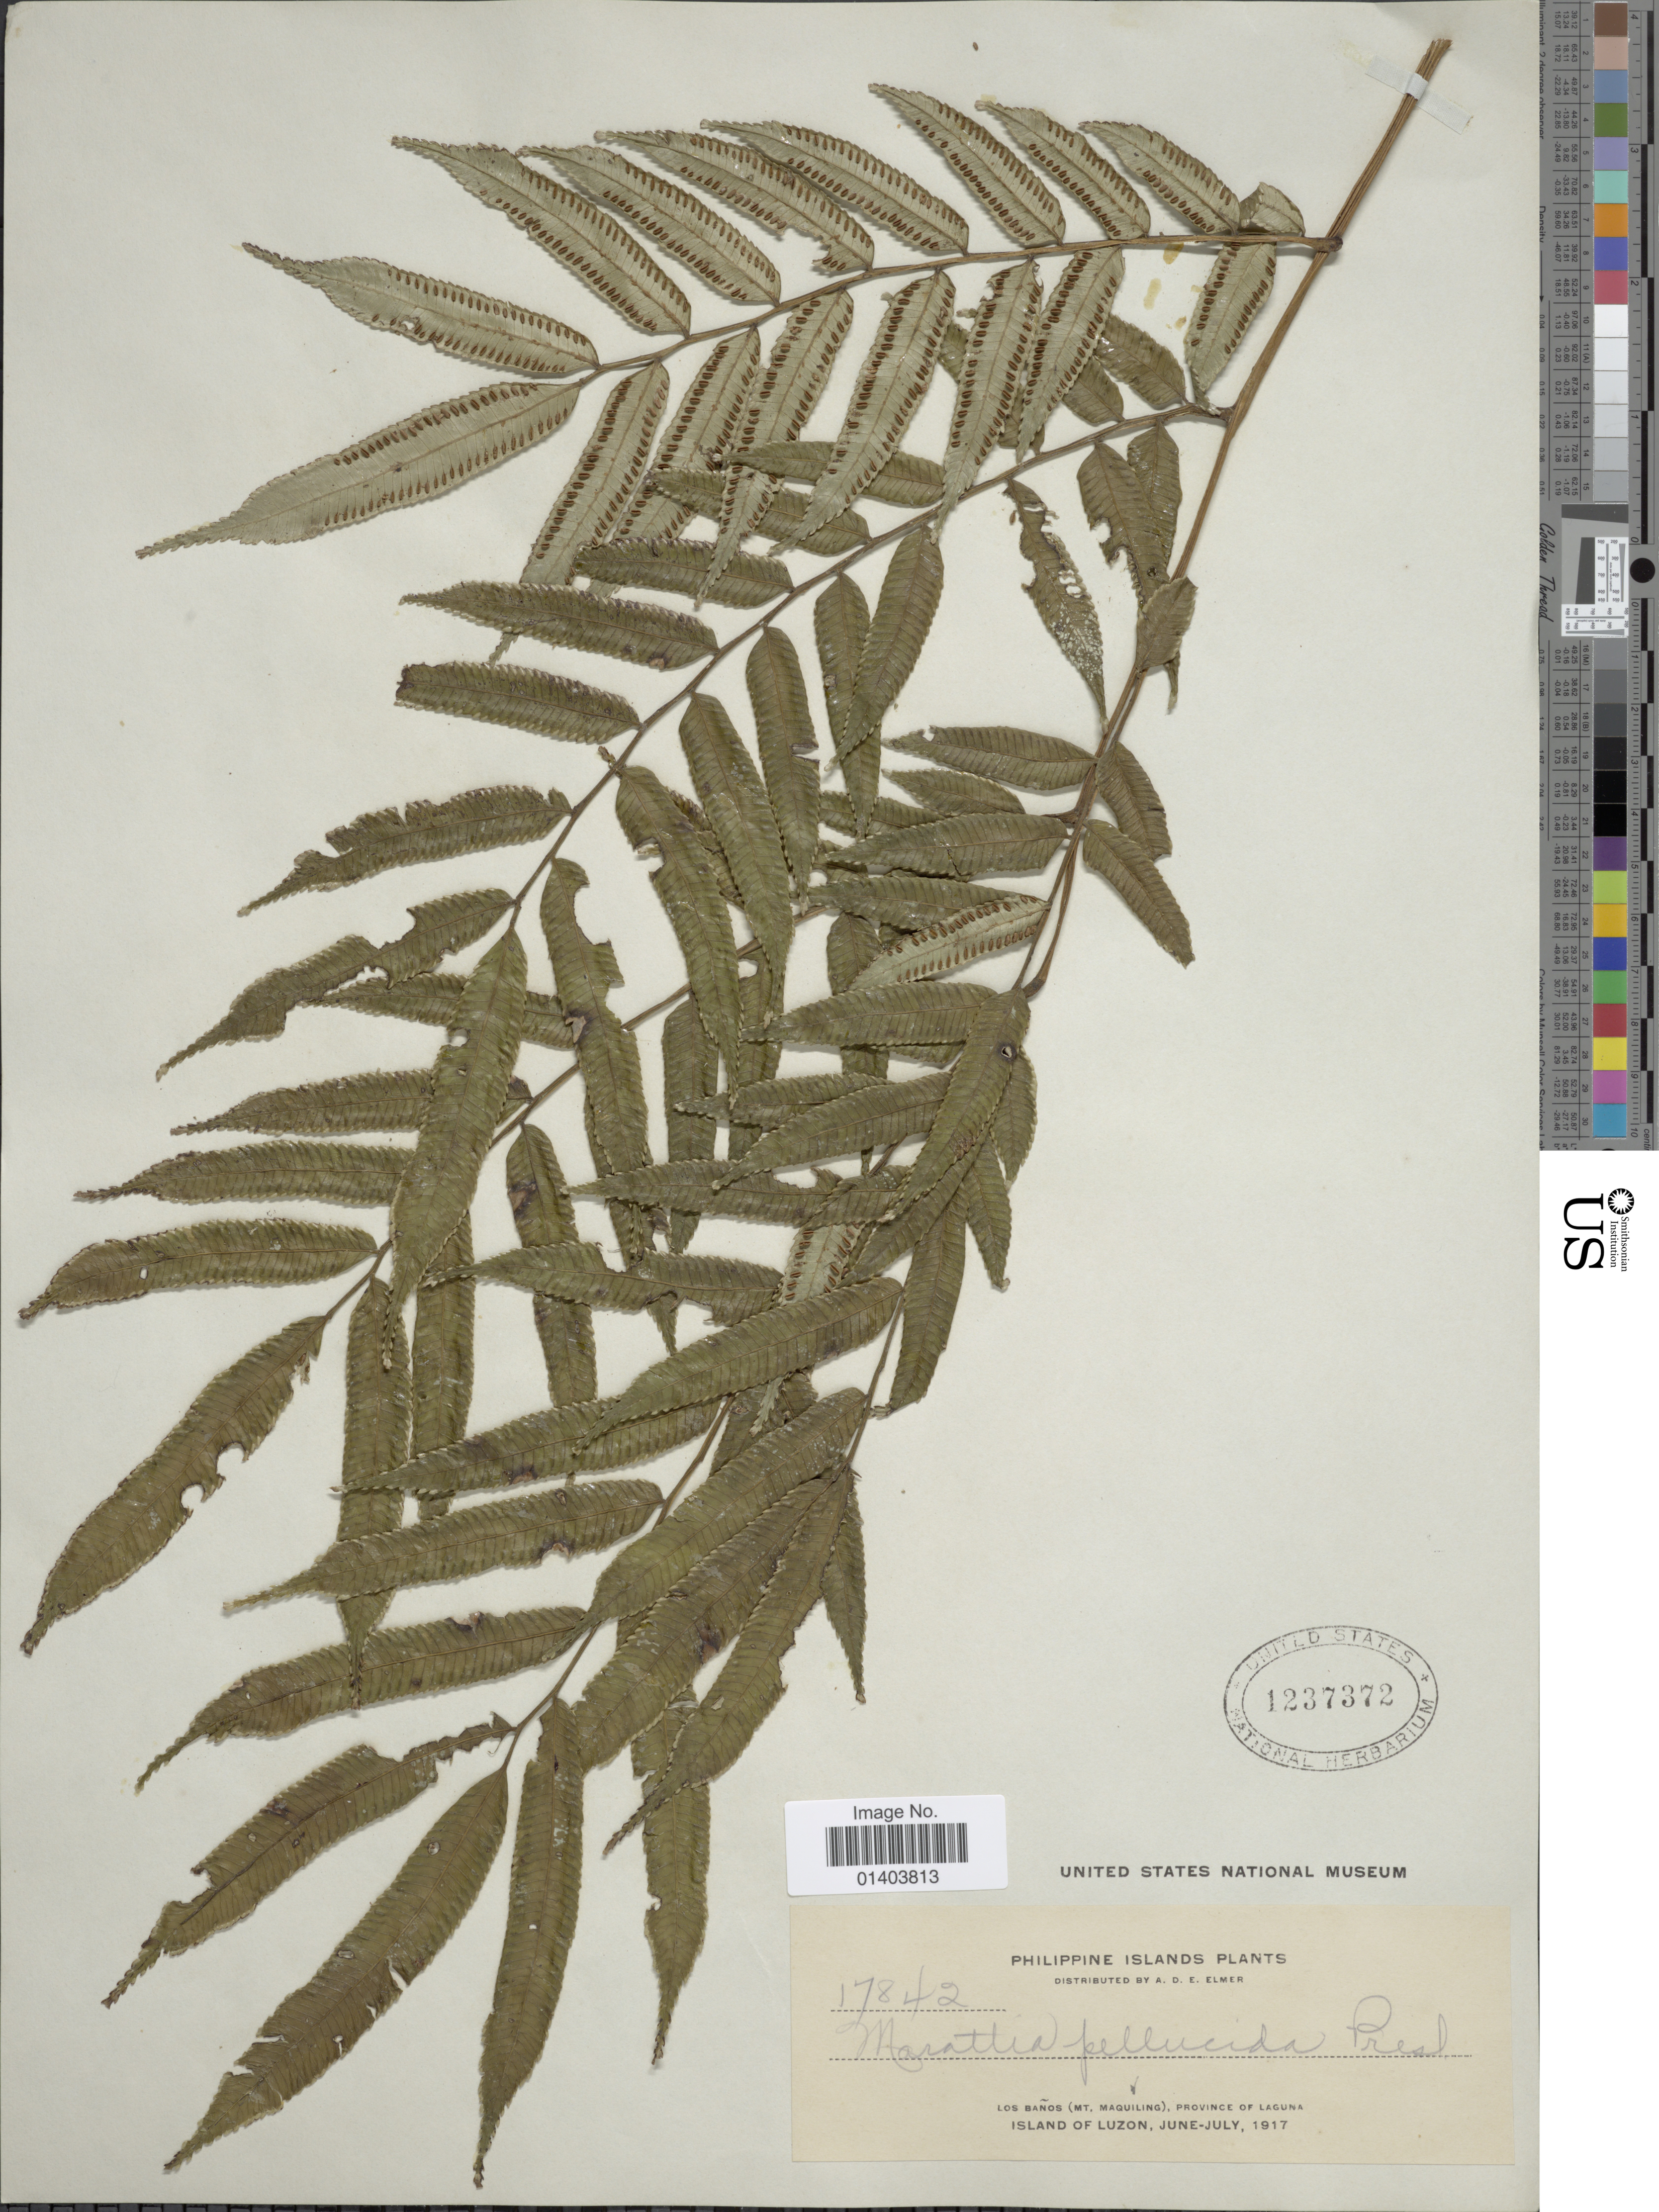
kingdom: Plantae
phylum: Tracheophyta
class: Polypodiopsida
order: Marattiales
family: Marattiaceae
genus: Ptisana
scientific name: Ptisana pellucida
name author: (C. Presl) Murdock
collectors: A. D. E. Elmer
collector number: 17842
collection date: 1917-06/1917-07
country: Philippines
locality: Los Baños (Mt Maquiling), province of Laguna, island of Luzon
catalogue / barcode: US 1237372